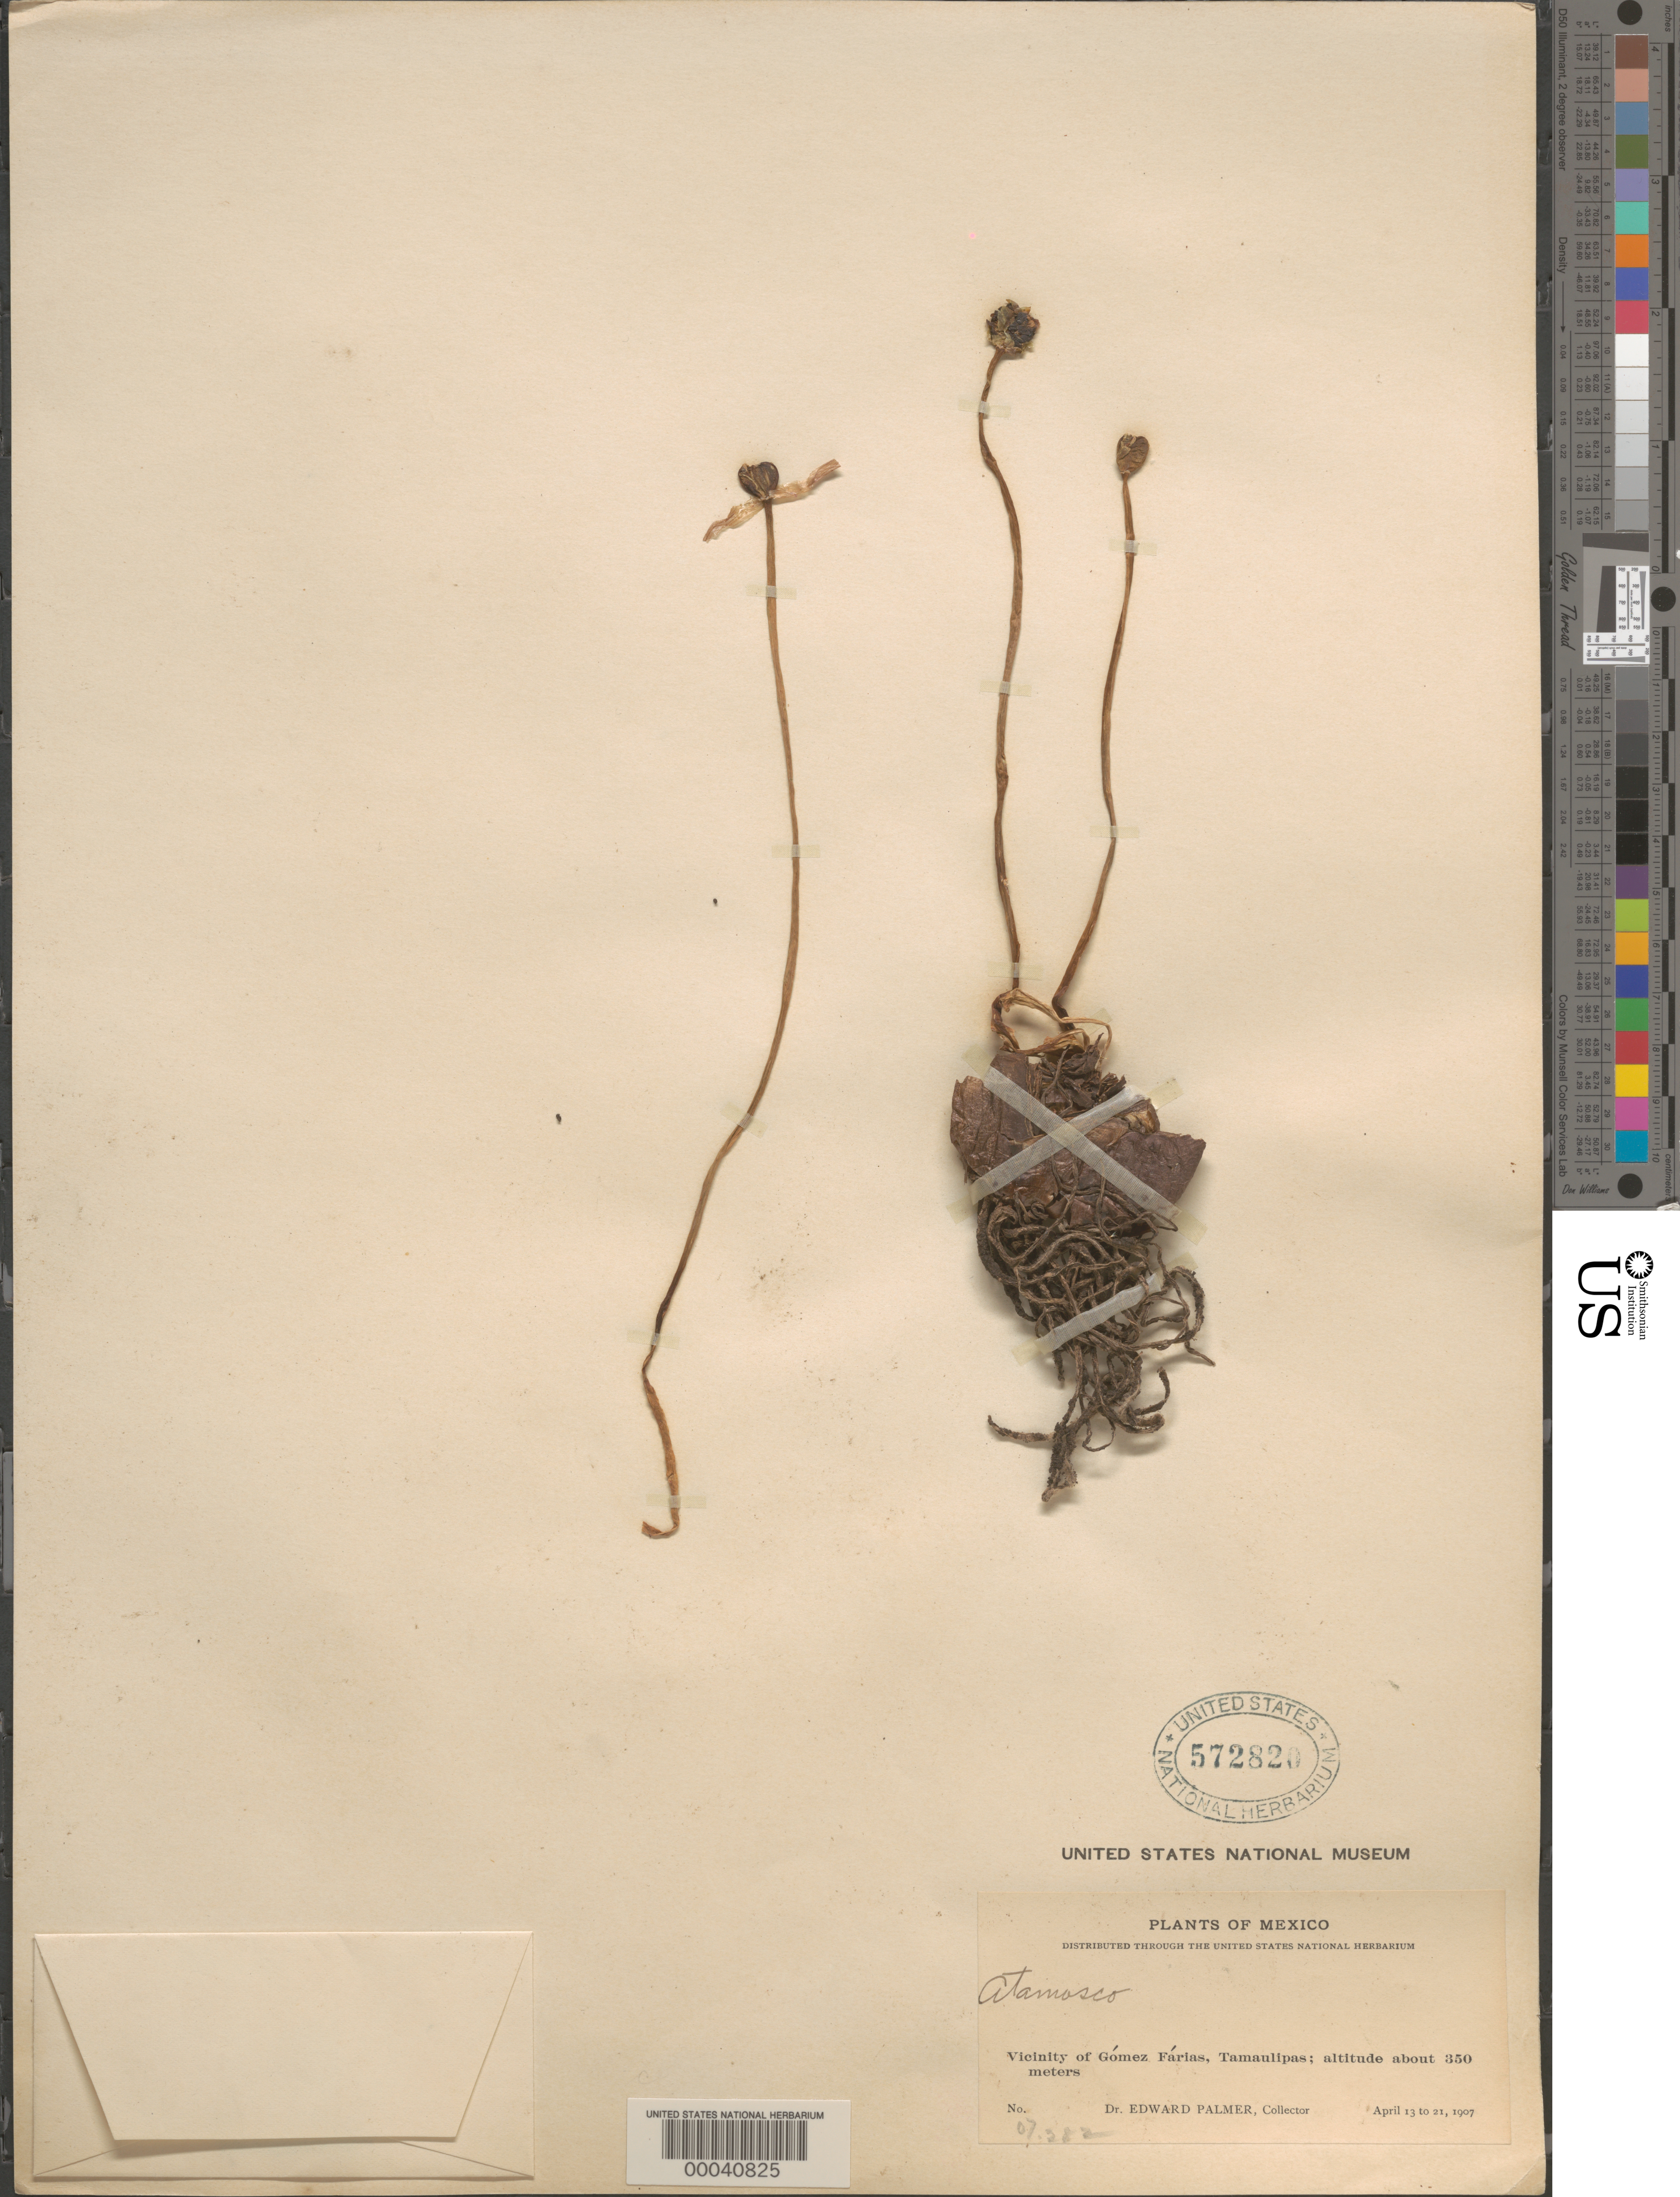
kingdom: Plantae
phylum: Tracheophyta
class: Liliopsida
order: Asparagales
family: Amaryllidaceae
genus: Zephyranthes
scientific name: Zephyranthes sp.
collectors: E. Palmer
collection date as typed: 13 Apr 1907 to 21 Apr 1907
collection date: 1907-04-13/1907-04-21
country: Mexico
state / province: Tamaulipas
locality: Vicinity of Gomez Farias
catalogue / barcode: US 572820